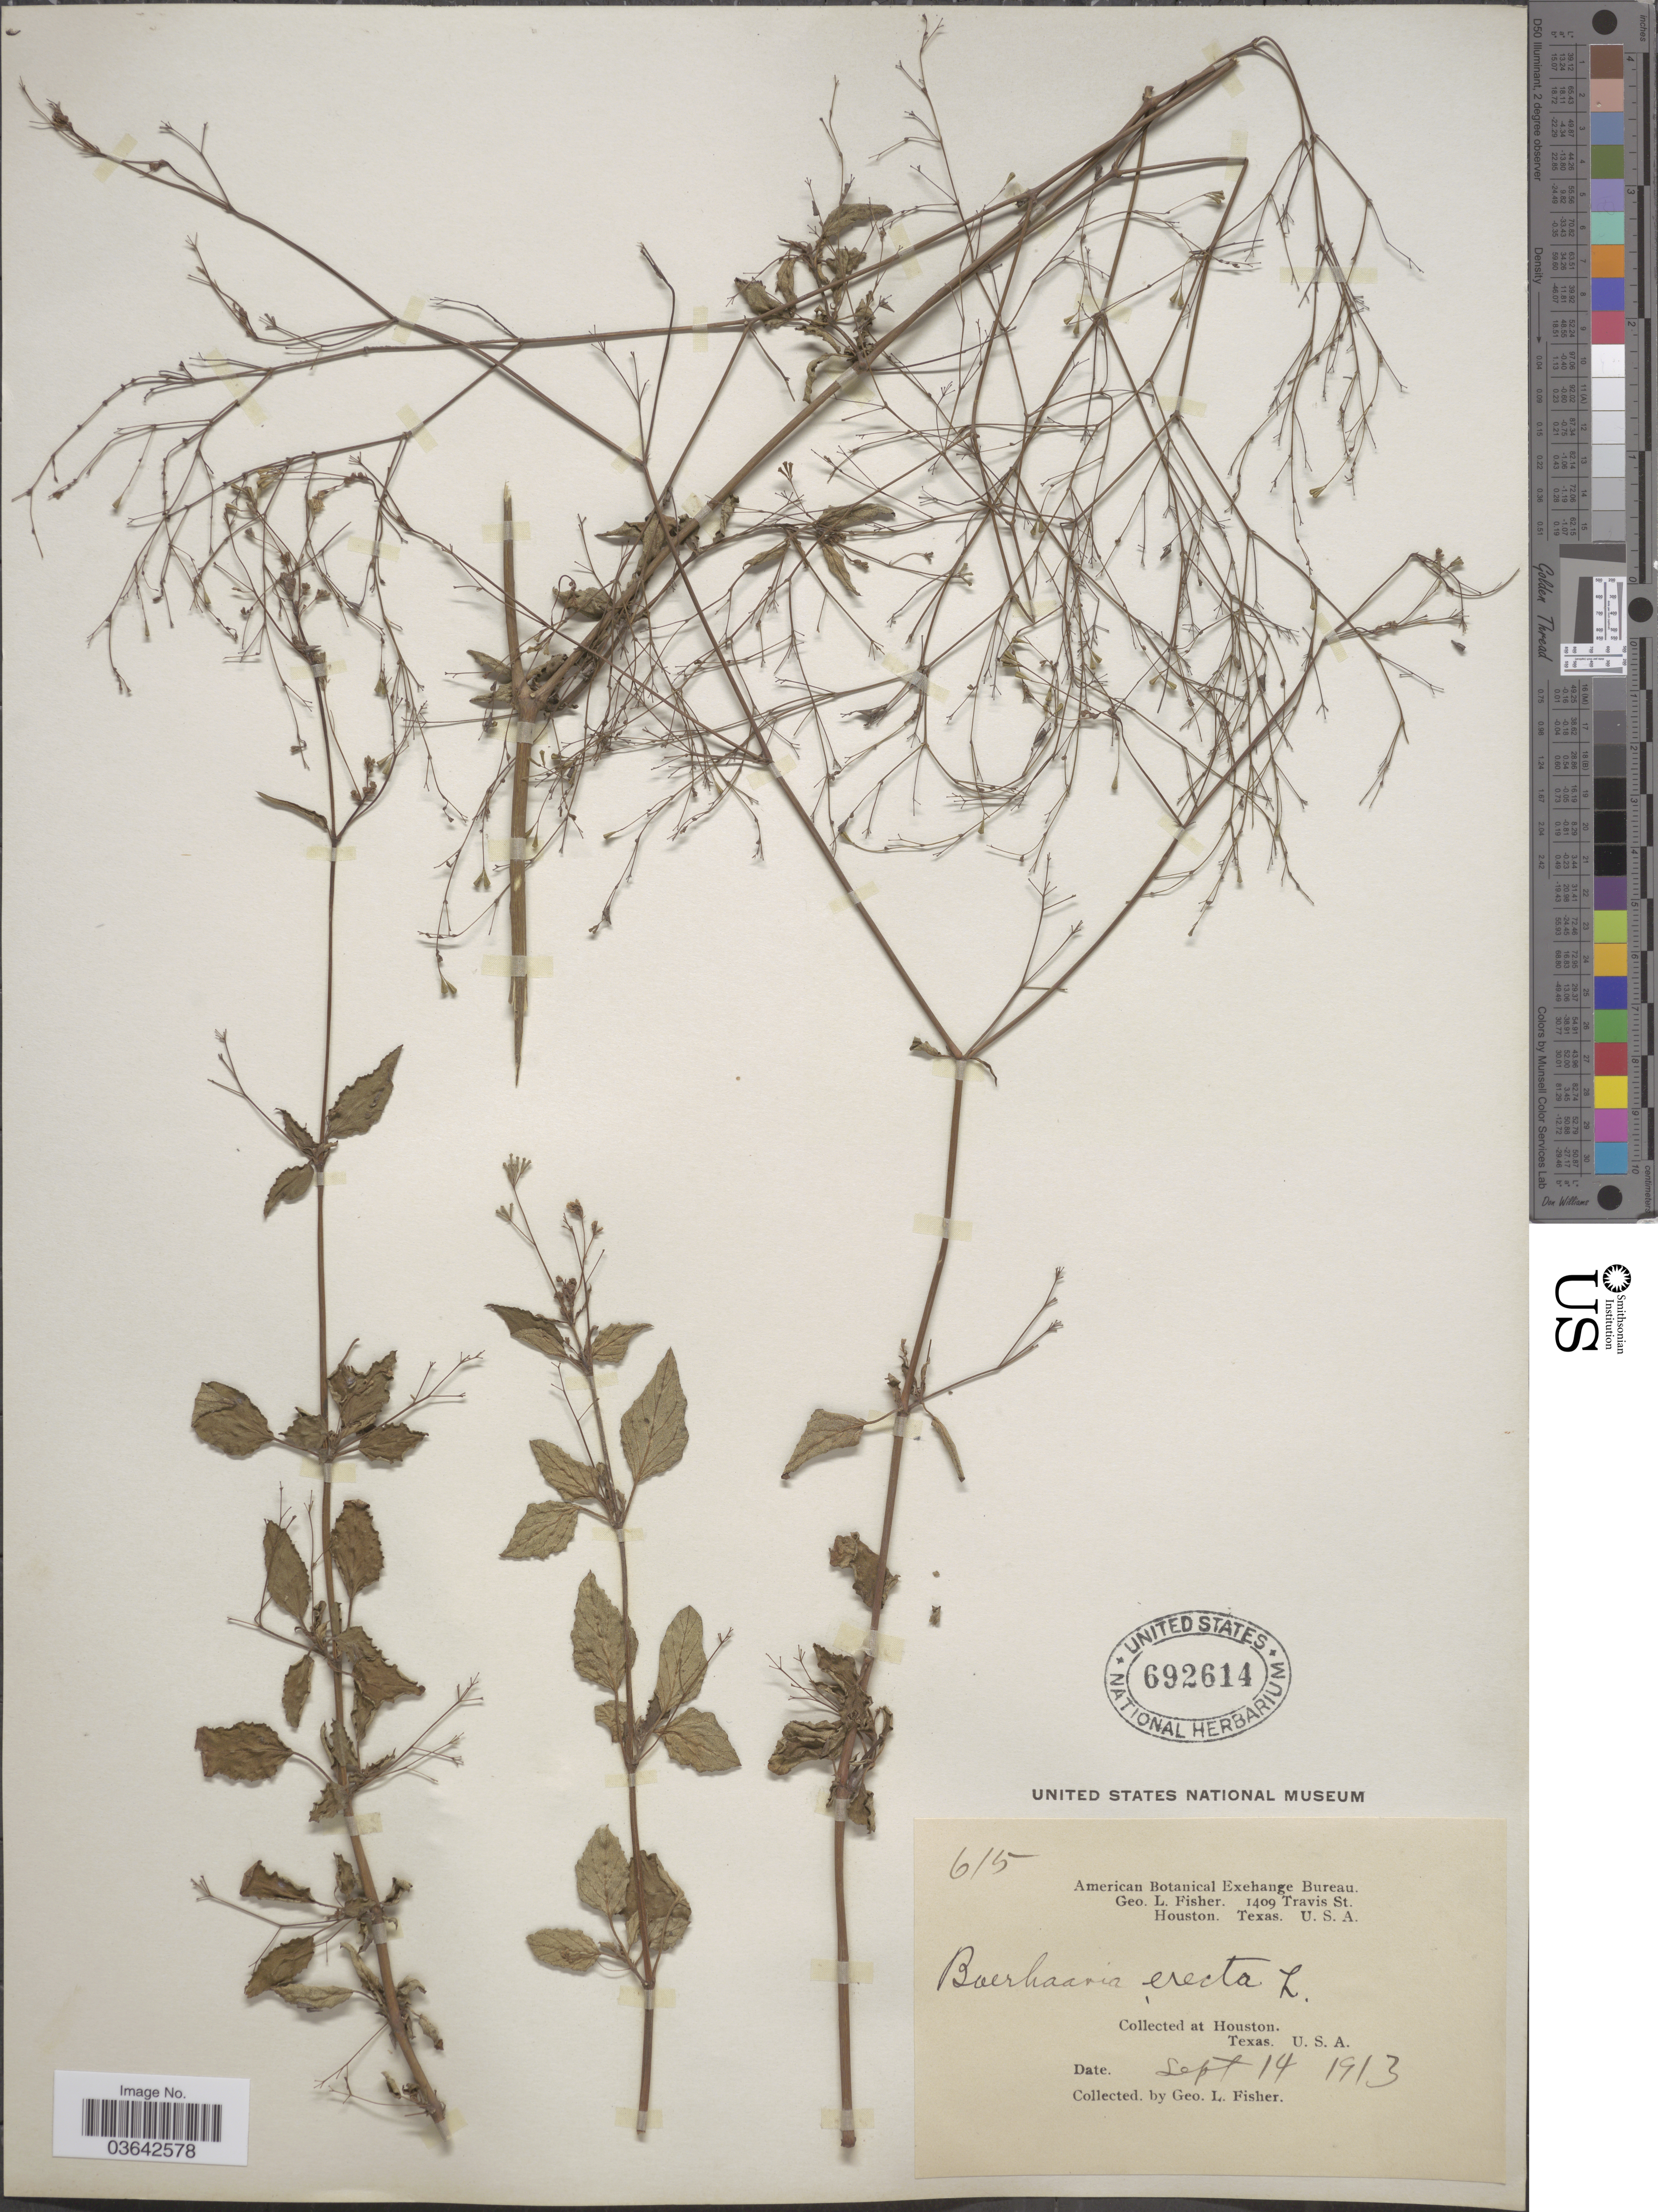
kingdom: Plantae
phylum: Tracheophyta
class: Magnoliopsida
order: Caryophyllales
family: Nyctaginaceae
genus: Boerhavia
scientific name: Boerhavia erecta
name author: L.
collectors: G. L. Fisher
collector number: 615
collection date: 1913-09-14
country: United States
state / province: Texas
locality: Houston.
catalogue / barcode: US 692614